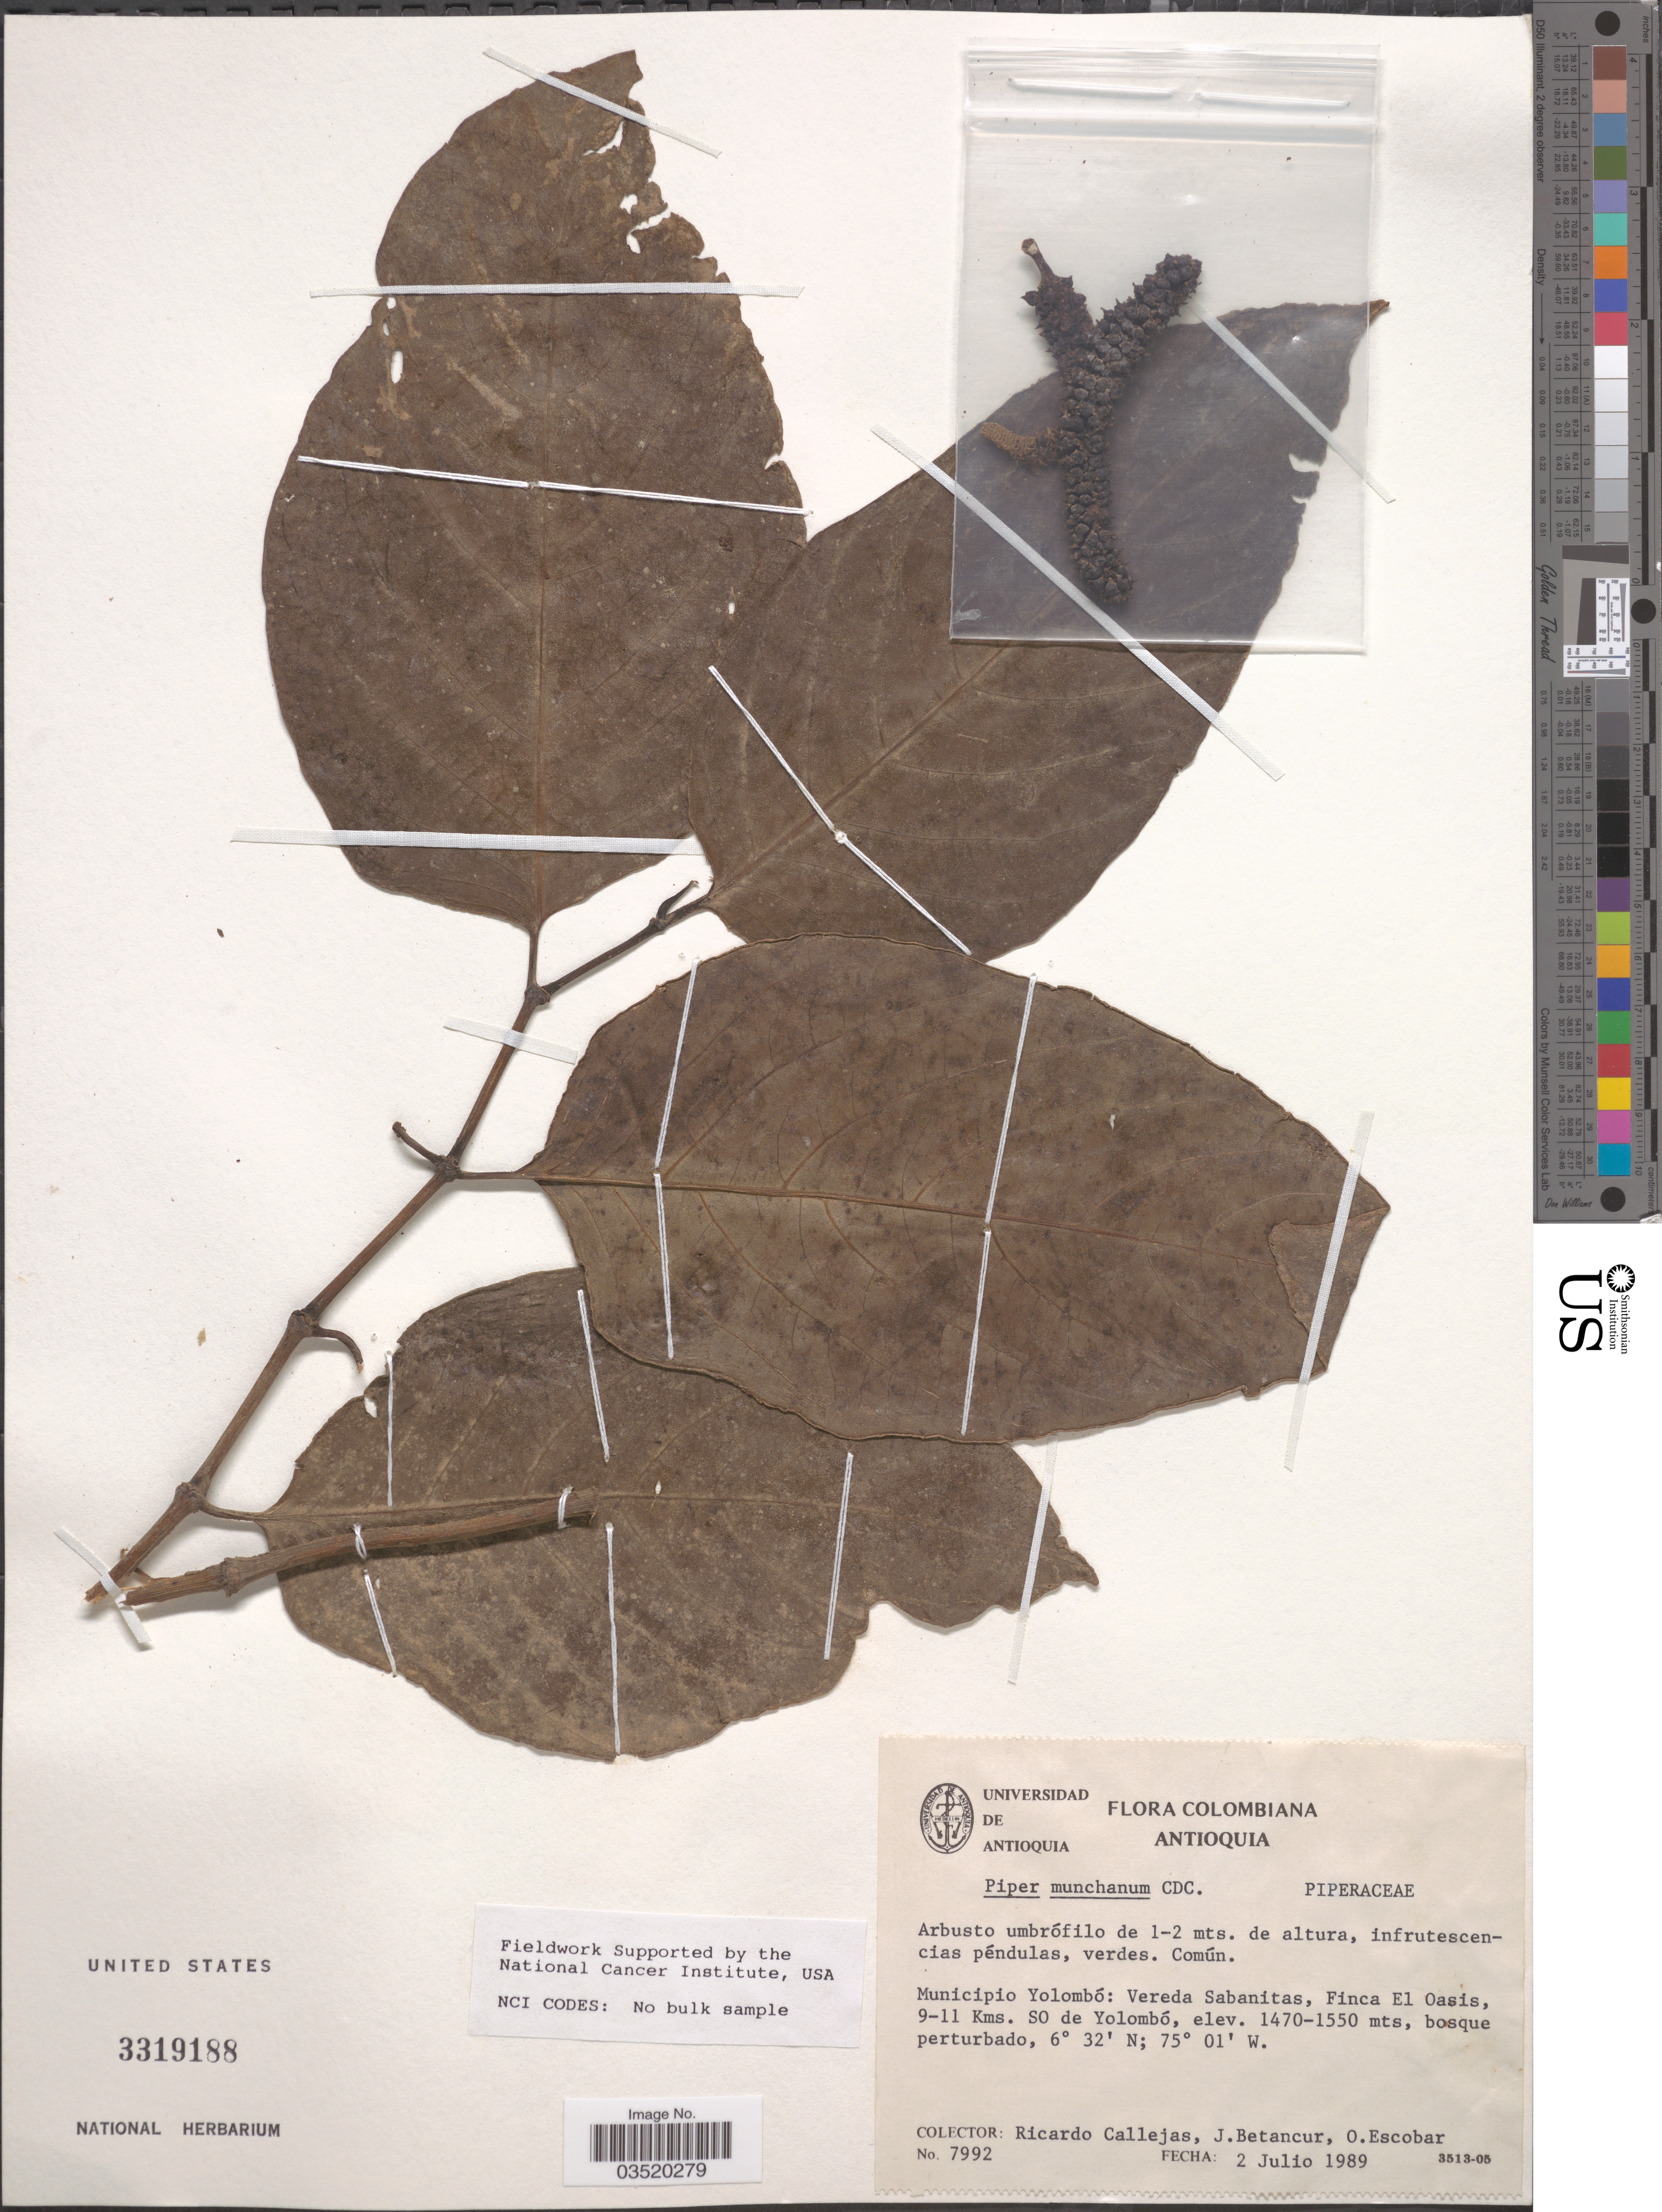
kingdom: Plantae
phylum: Tracheophyta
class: Magnoliopsida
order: Piperales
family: Piperaceae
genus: Piper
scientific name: Piper munchanum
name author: C. DC.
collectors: R. Callejas, J. Betancur & O. Escobar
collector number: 7992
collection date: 1989-07-02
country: Colombia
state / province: Antioquia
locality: Municipio Yolombó: Vereda Sabanitas, Finca El Oasis, 911 Kms. SO de Yolombó.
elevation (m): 1470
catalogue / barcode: US 3319188